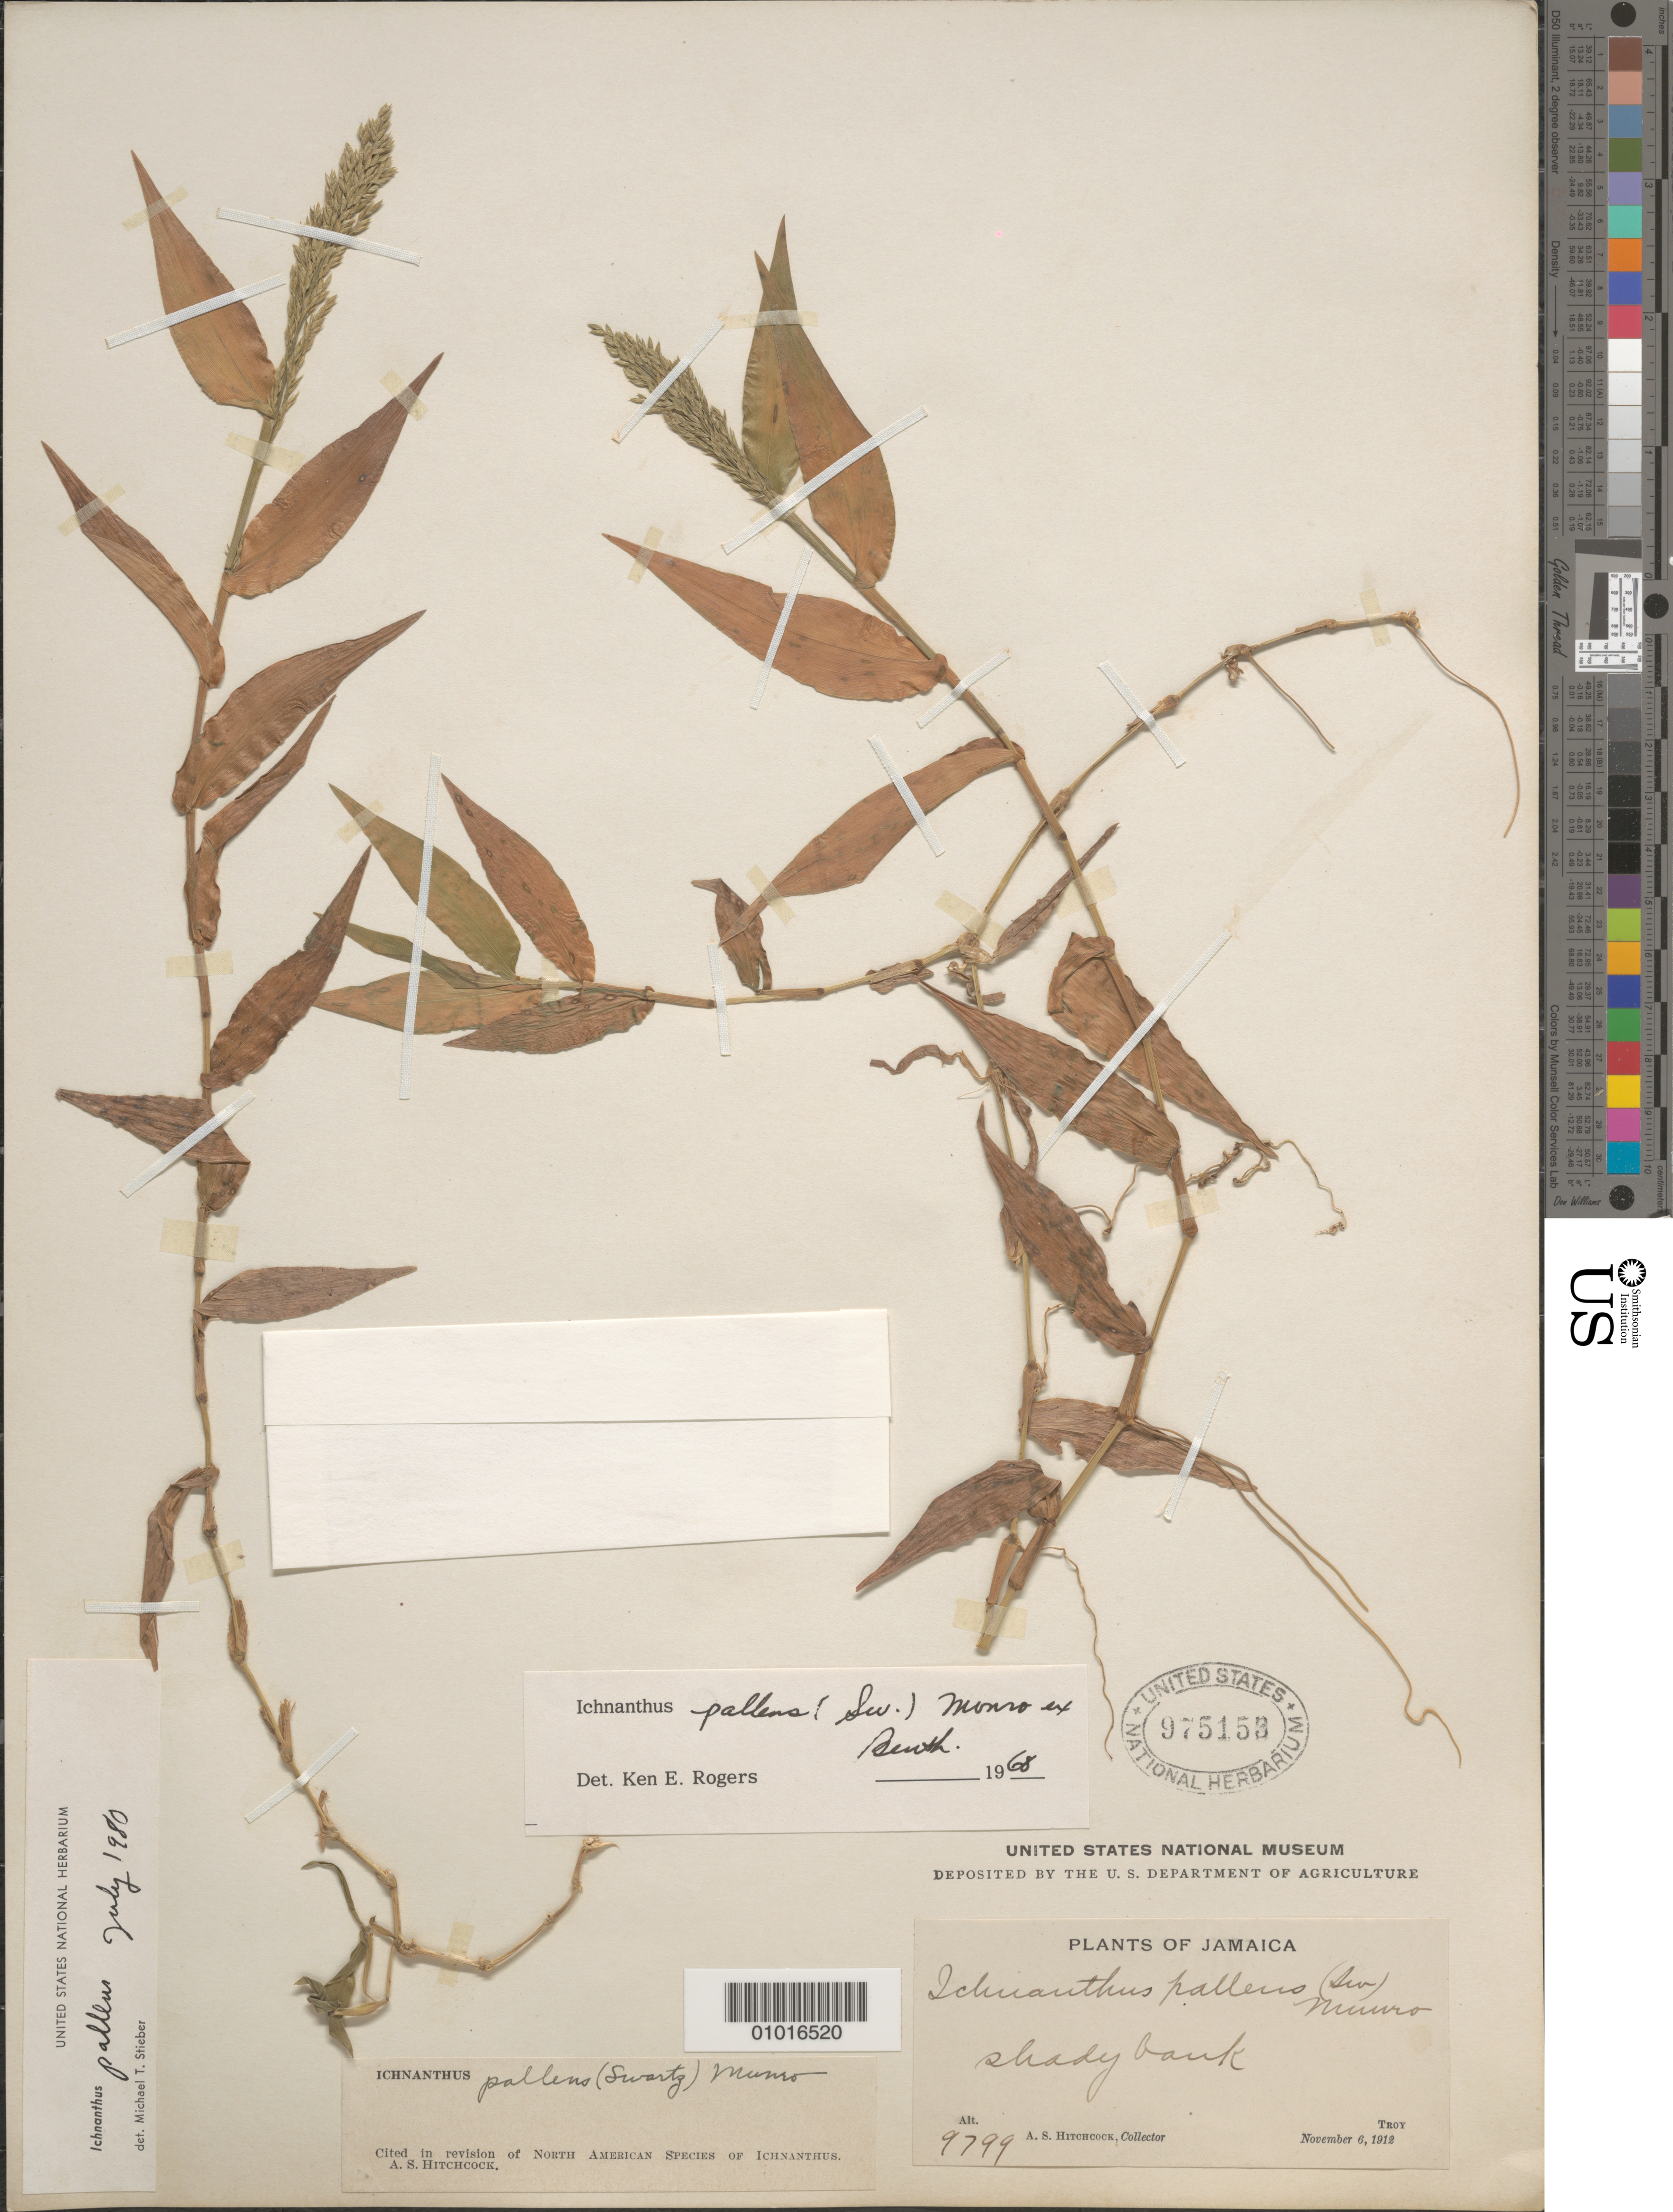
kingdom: Plantae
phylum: Tracheophyta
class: Liliopsida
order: Poales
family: Poaceae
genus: Ichnanthus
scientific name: Ichnanthus pallens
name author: (Sw.) Munro ex Benth.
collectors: A. S. Hitchcock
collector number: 9799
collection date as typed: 06 Nov 1912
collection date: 1912-11-06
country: Jamaica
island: Jamaica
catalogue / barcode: US 975153